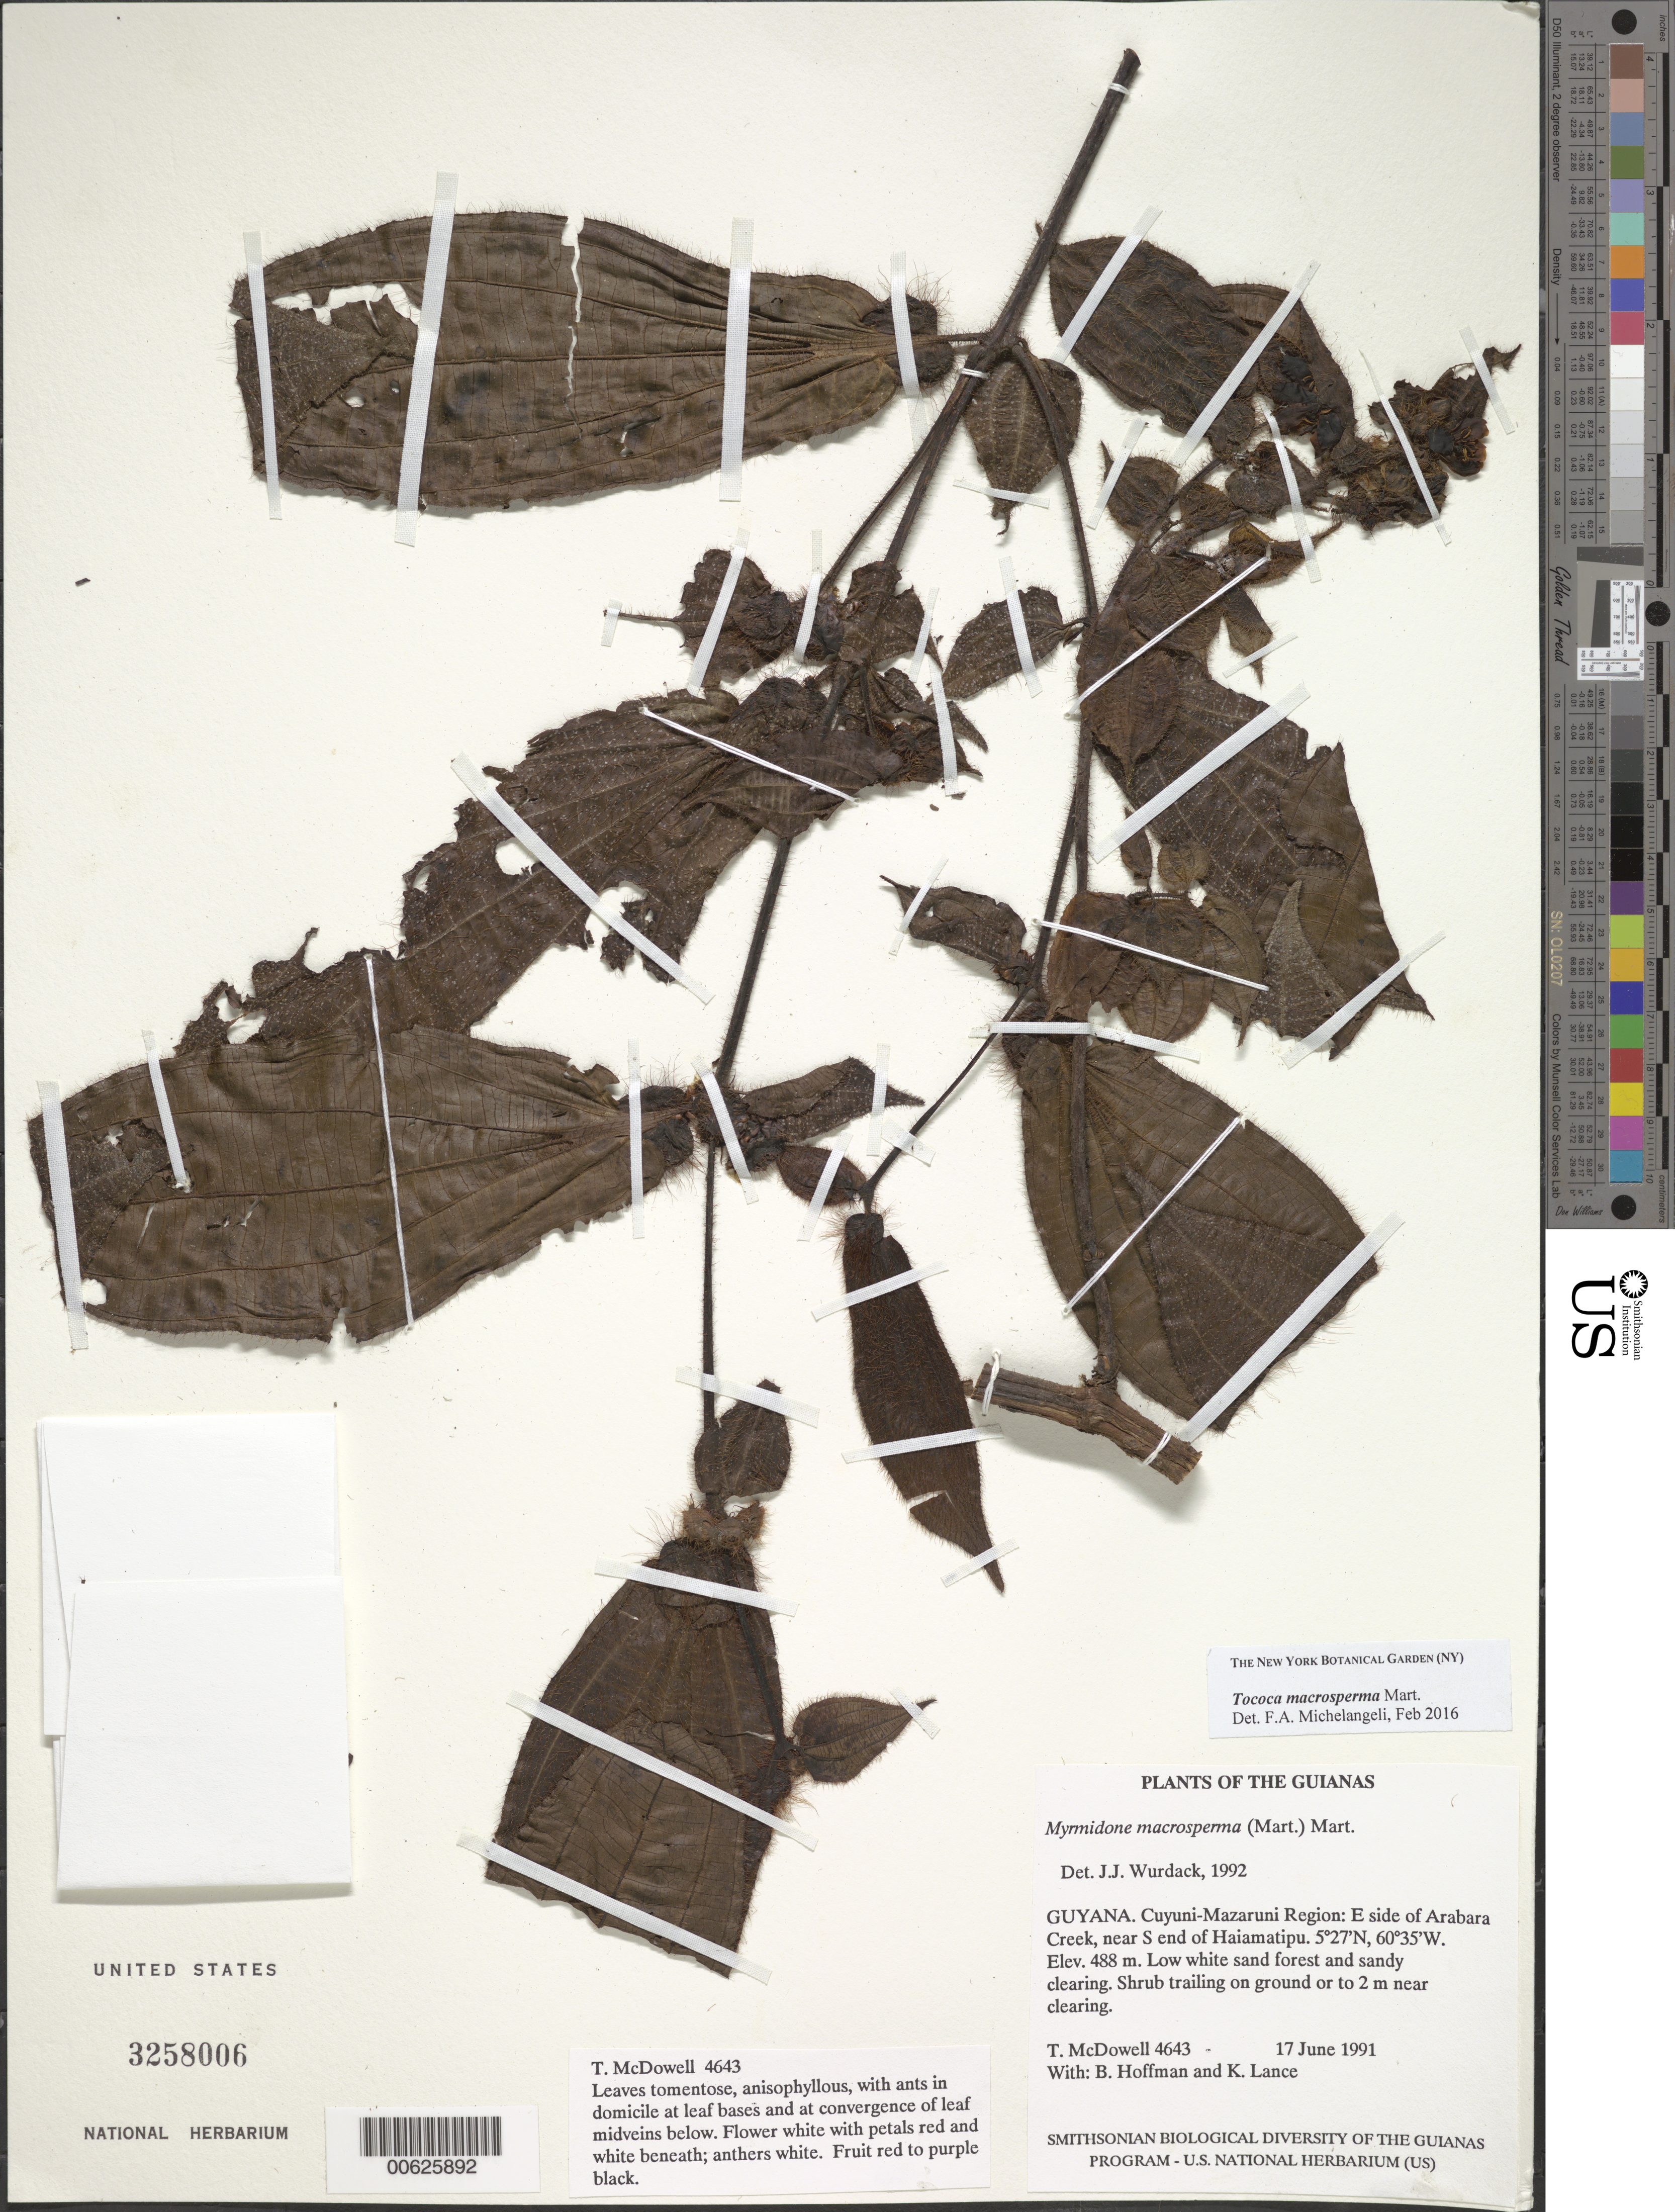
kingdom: Plantae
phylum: Tracheophyta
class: Magnoliopsida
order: Myrtales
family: Melastomataceae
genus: Myrmidone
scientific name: Myrmidone macrosperma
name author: (Mart.) Meisn.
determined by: Wurdack, John J., (US), US (UNITED STATES)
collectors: T. McDowell, B. Hoffman & K. Lance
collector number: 4643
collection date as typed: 17 June 1991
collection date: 1991-06-17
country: Guyana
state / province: Cuyuni-Mazaruni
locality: E side of Arabaru Creek, near S end of Haiamatipu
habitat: Low white sand forest and sandy clearing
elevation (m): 488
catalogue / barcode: US 3258006